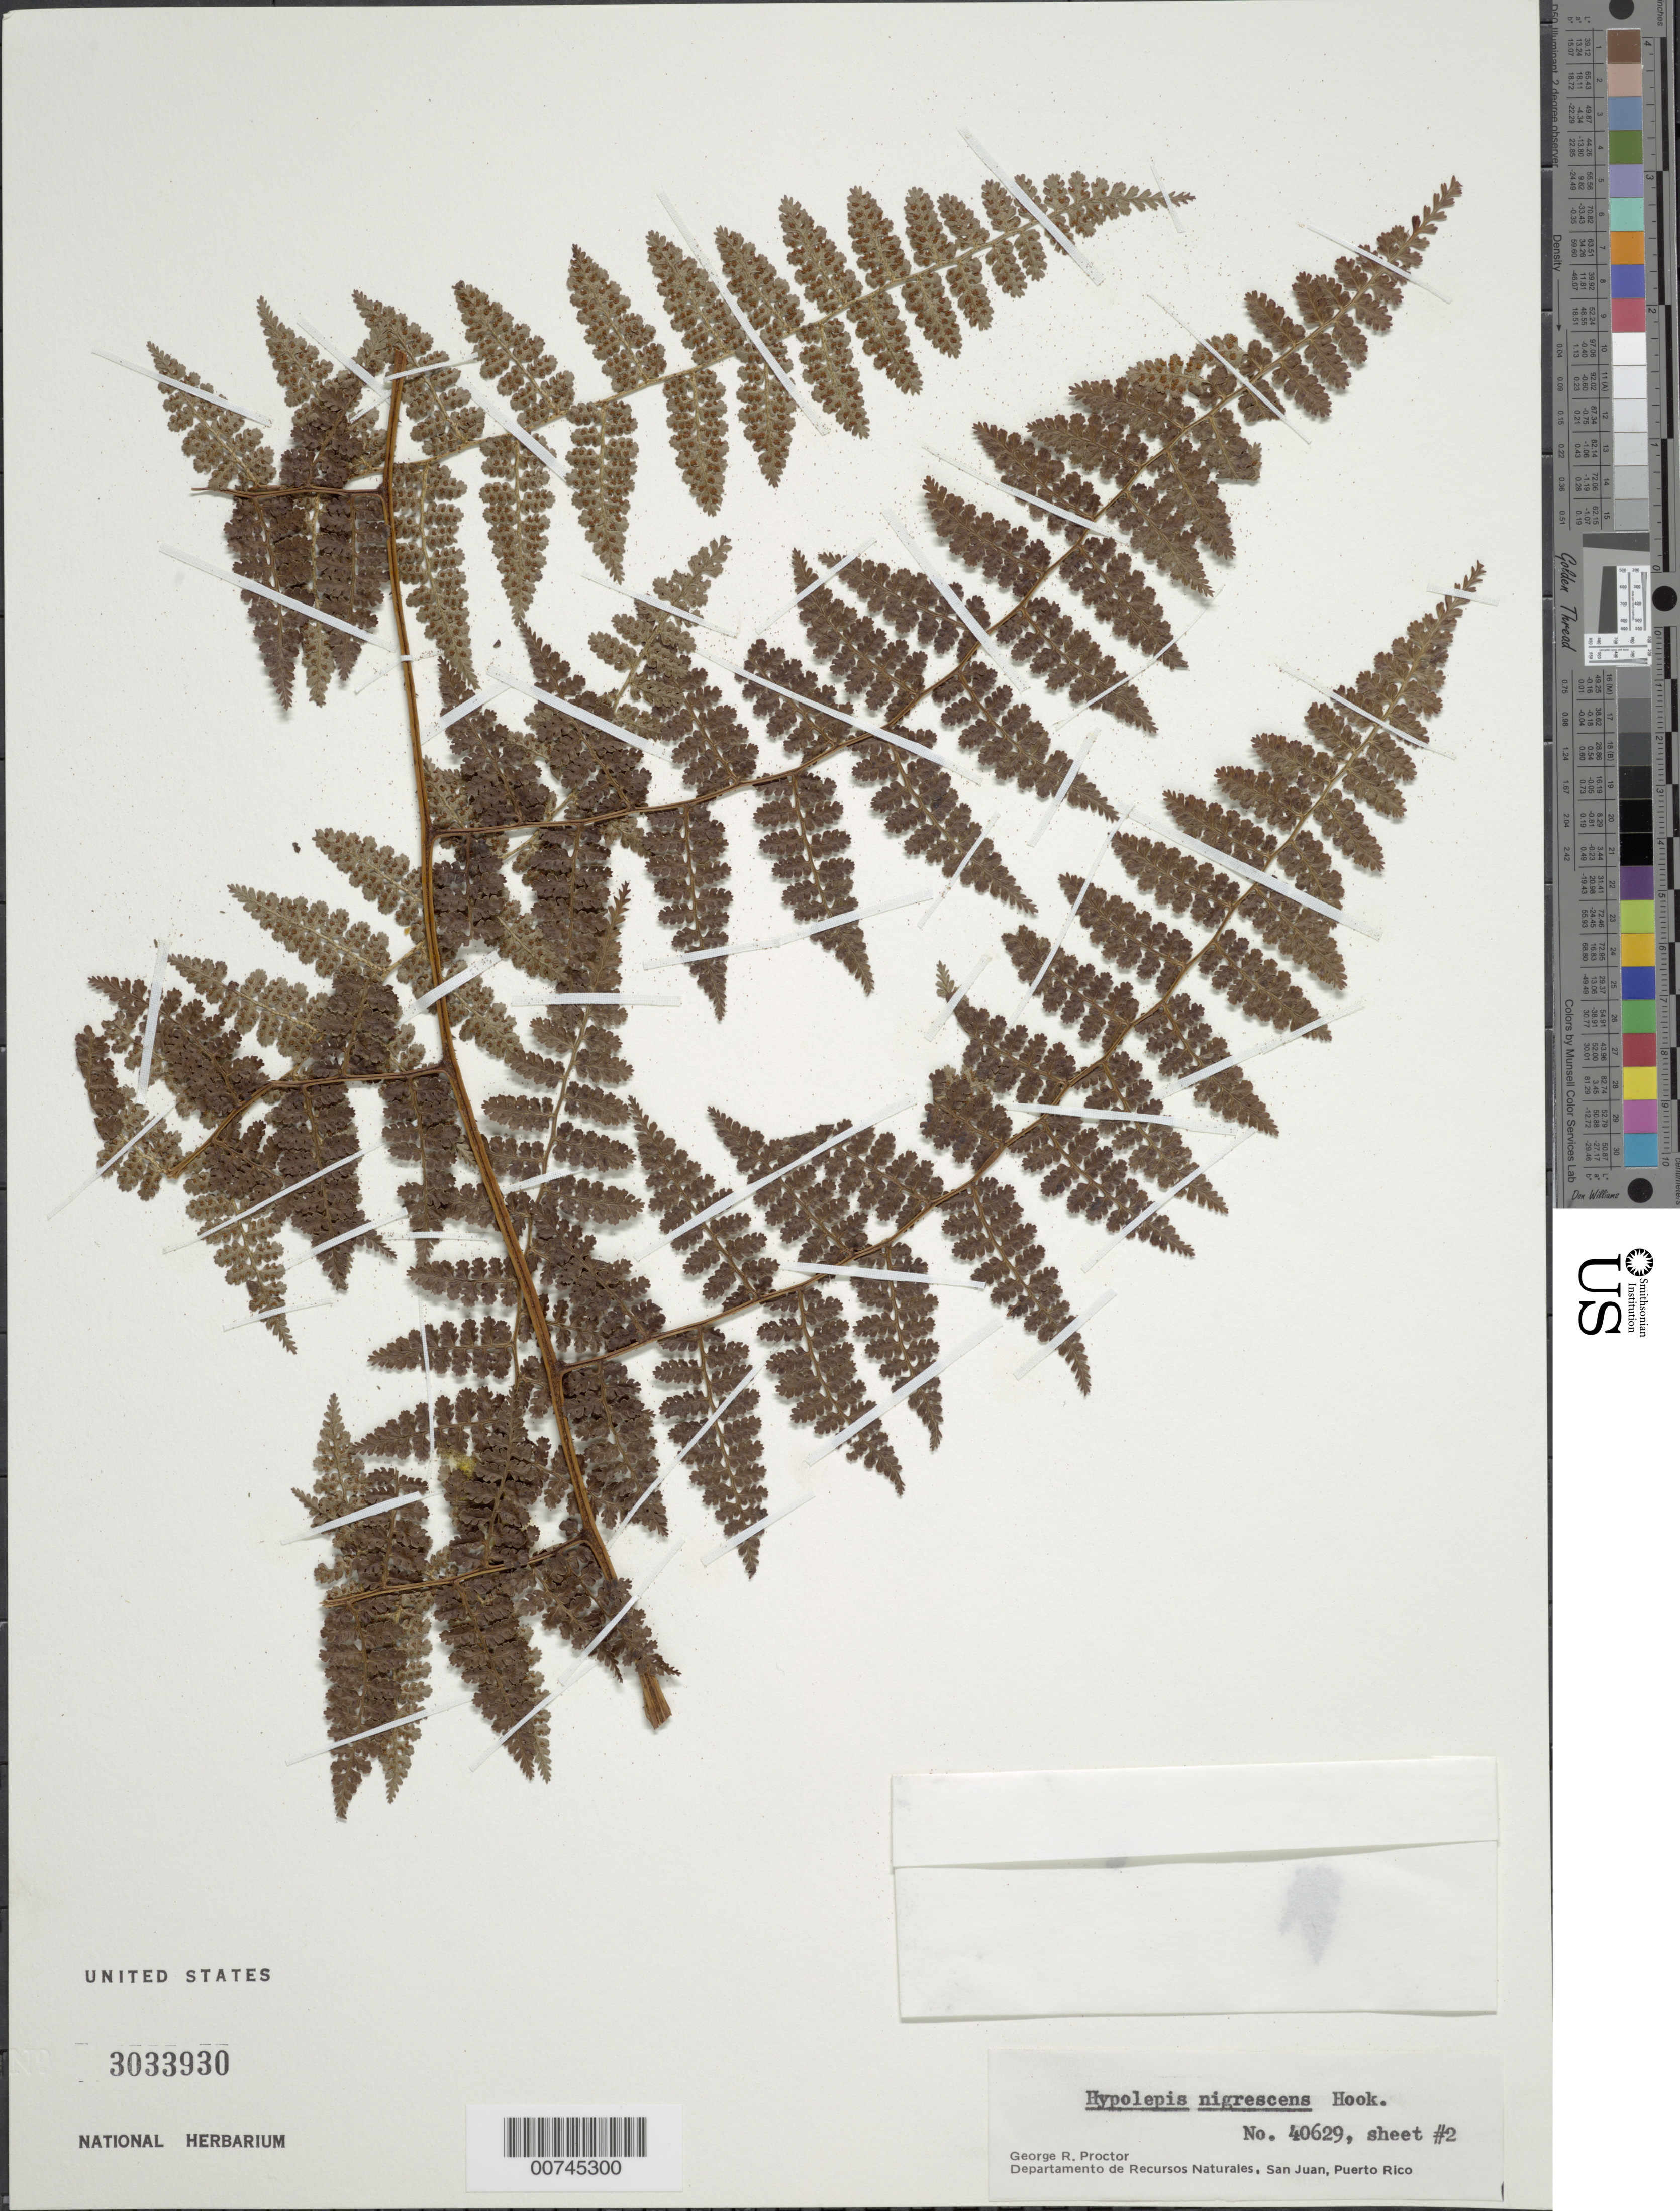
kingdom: Plantae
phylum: Tracheophyta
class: Polypodiopsida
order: Polypodiales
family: Dennstaedtiaceae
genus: Hypolepis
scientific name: Hypolepis nigrescens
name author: Hook.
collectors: G. R. Proctor, R. O. Woodbury & B. Pinto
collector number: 40629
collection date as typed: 31 Jul 1984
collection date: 1984-07-31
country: Puerto Rico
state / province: Orocovis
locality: Cordillera Central: Toro Negro State Forest. Summit of Cerro Doña Juana. Municipio de Orocovis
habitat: High-climbing tangled vine at border of clearing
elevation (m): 1078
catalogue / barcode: US 3033930